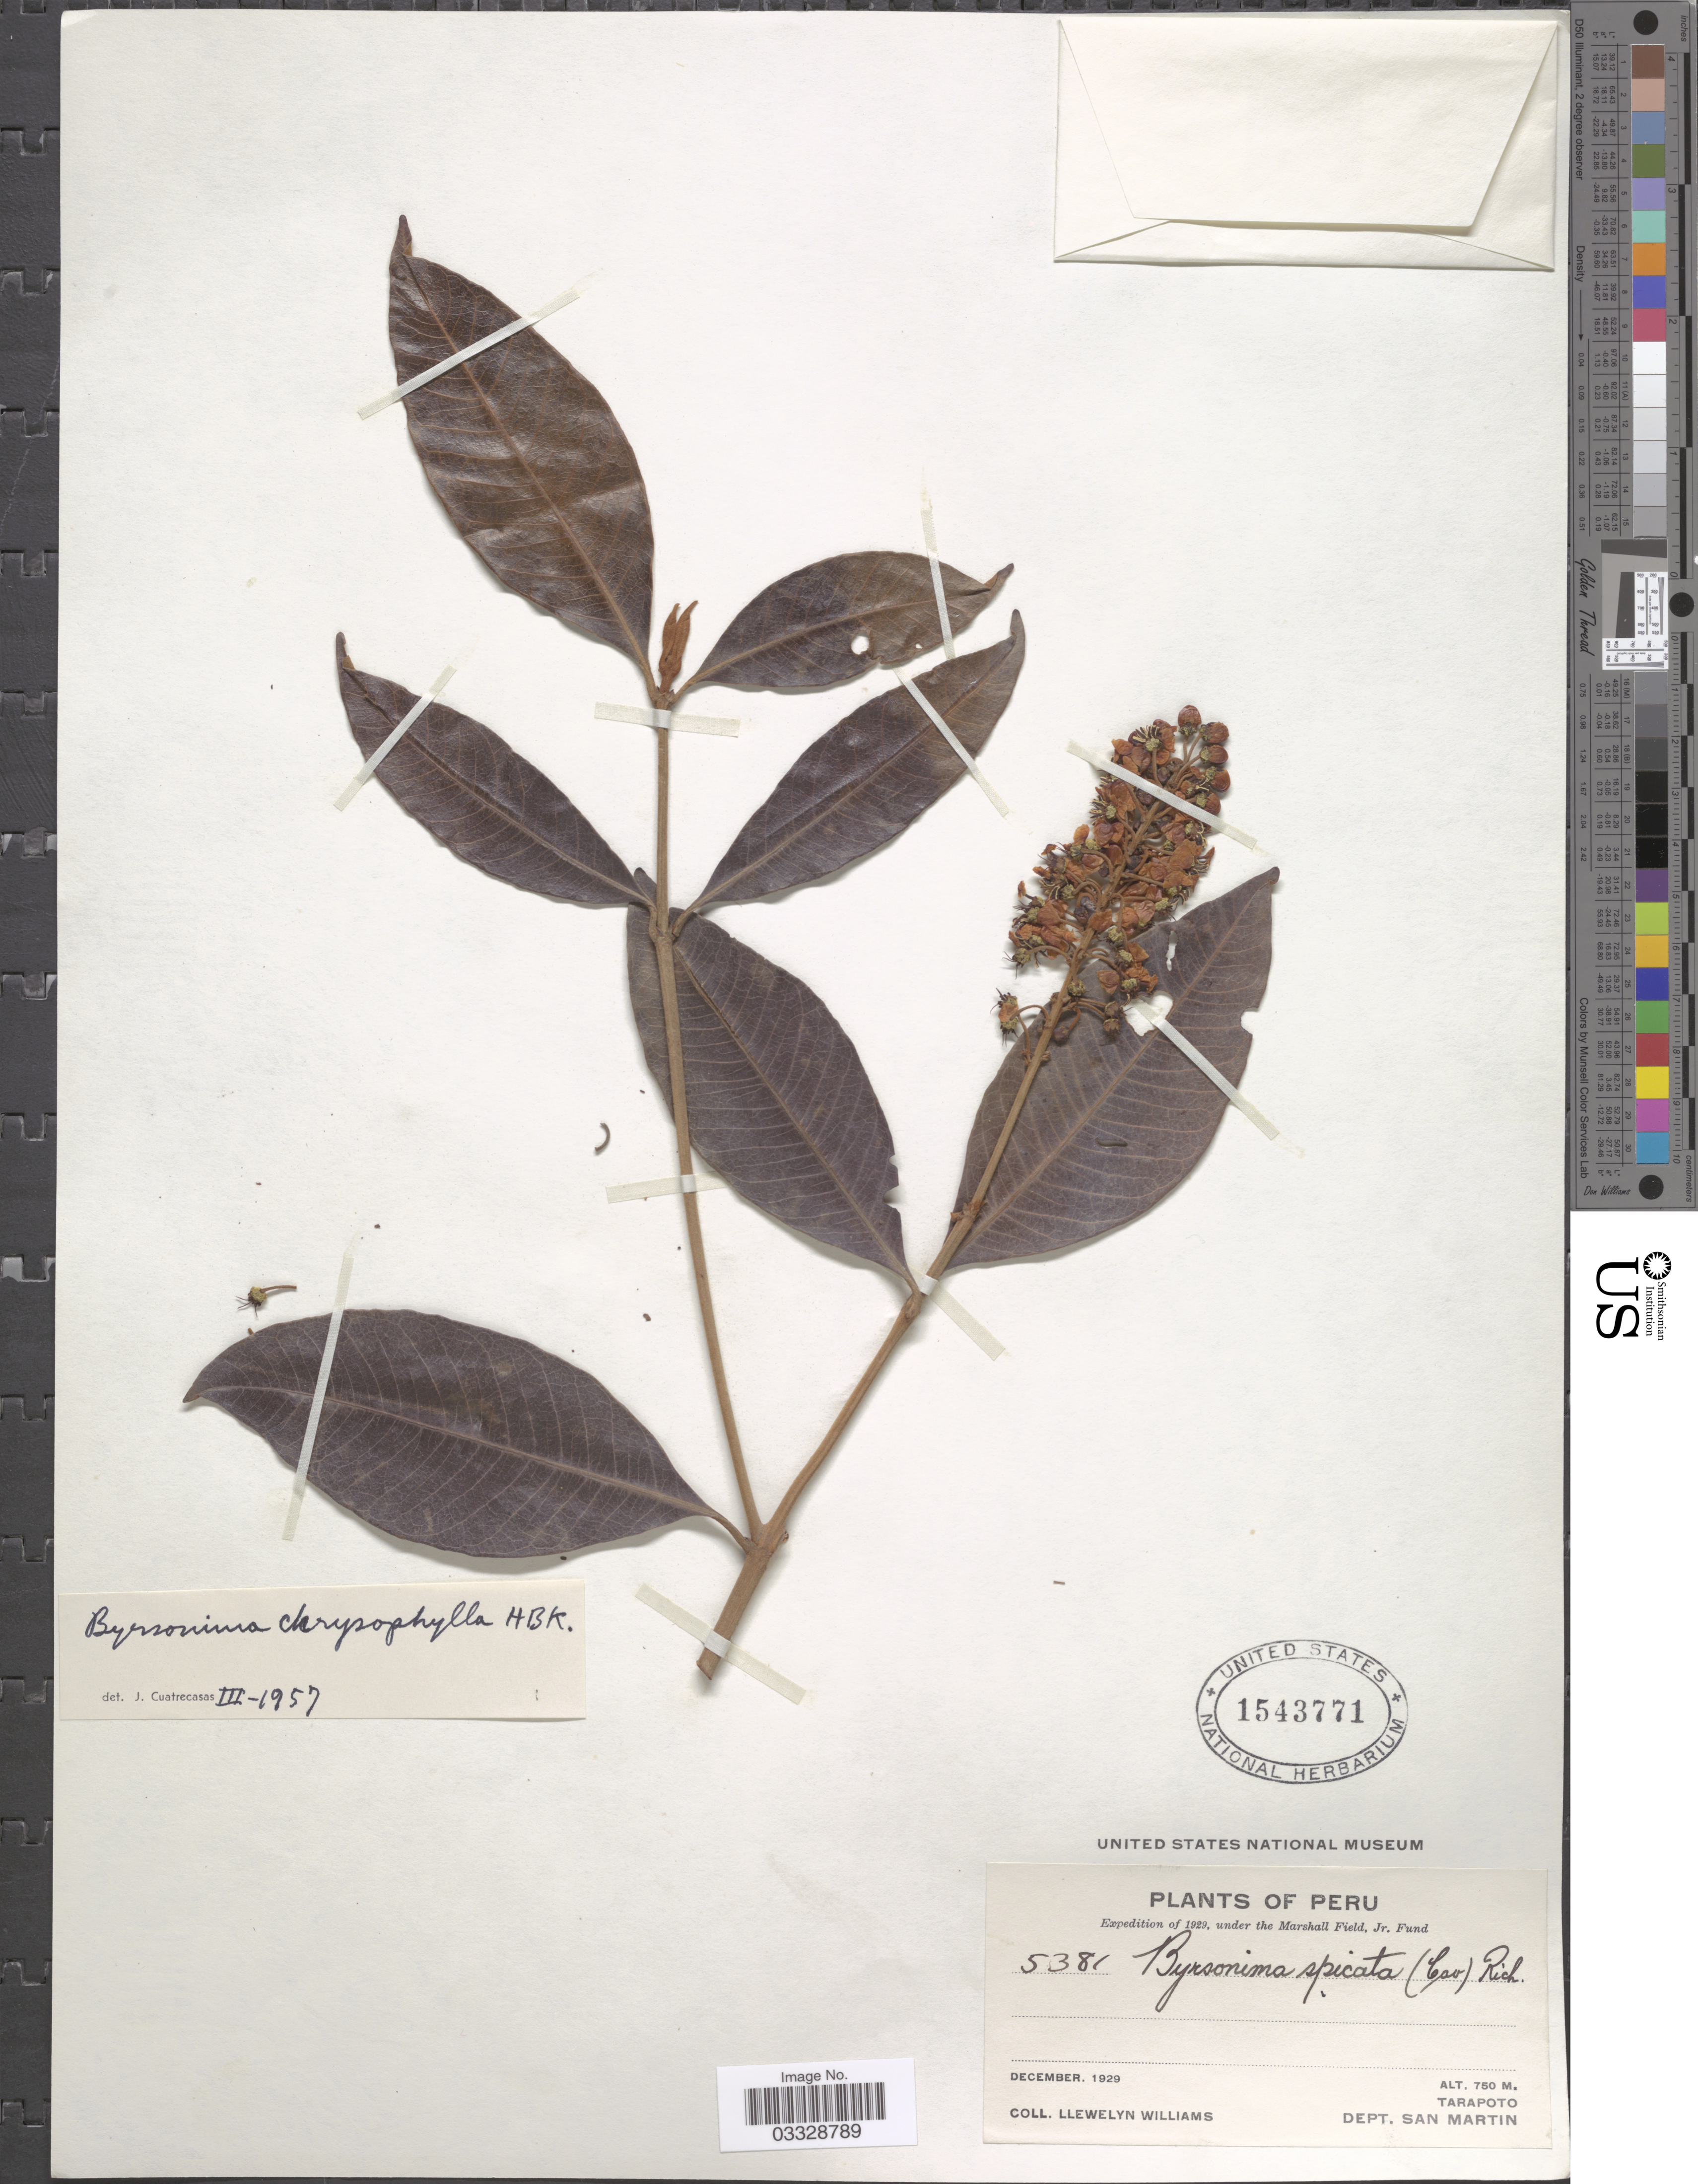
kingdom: Plantae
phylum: Tracheophyta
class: Magnoliopsida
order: Malpighiales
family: Malpighiaceae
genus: Byrsonima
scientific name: Byrsonima chrysophylla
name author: Kunth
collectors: Ll. Williams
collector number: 5381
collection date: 1929-12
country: Peru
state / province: San Martín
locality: Tarapoto. Dept. San Martin.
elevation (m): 750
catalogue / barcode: US 1543771